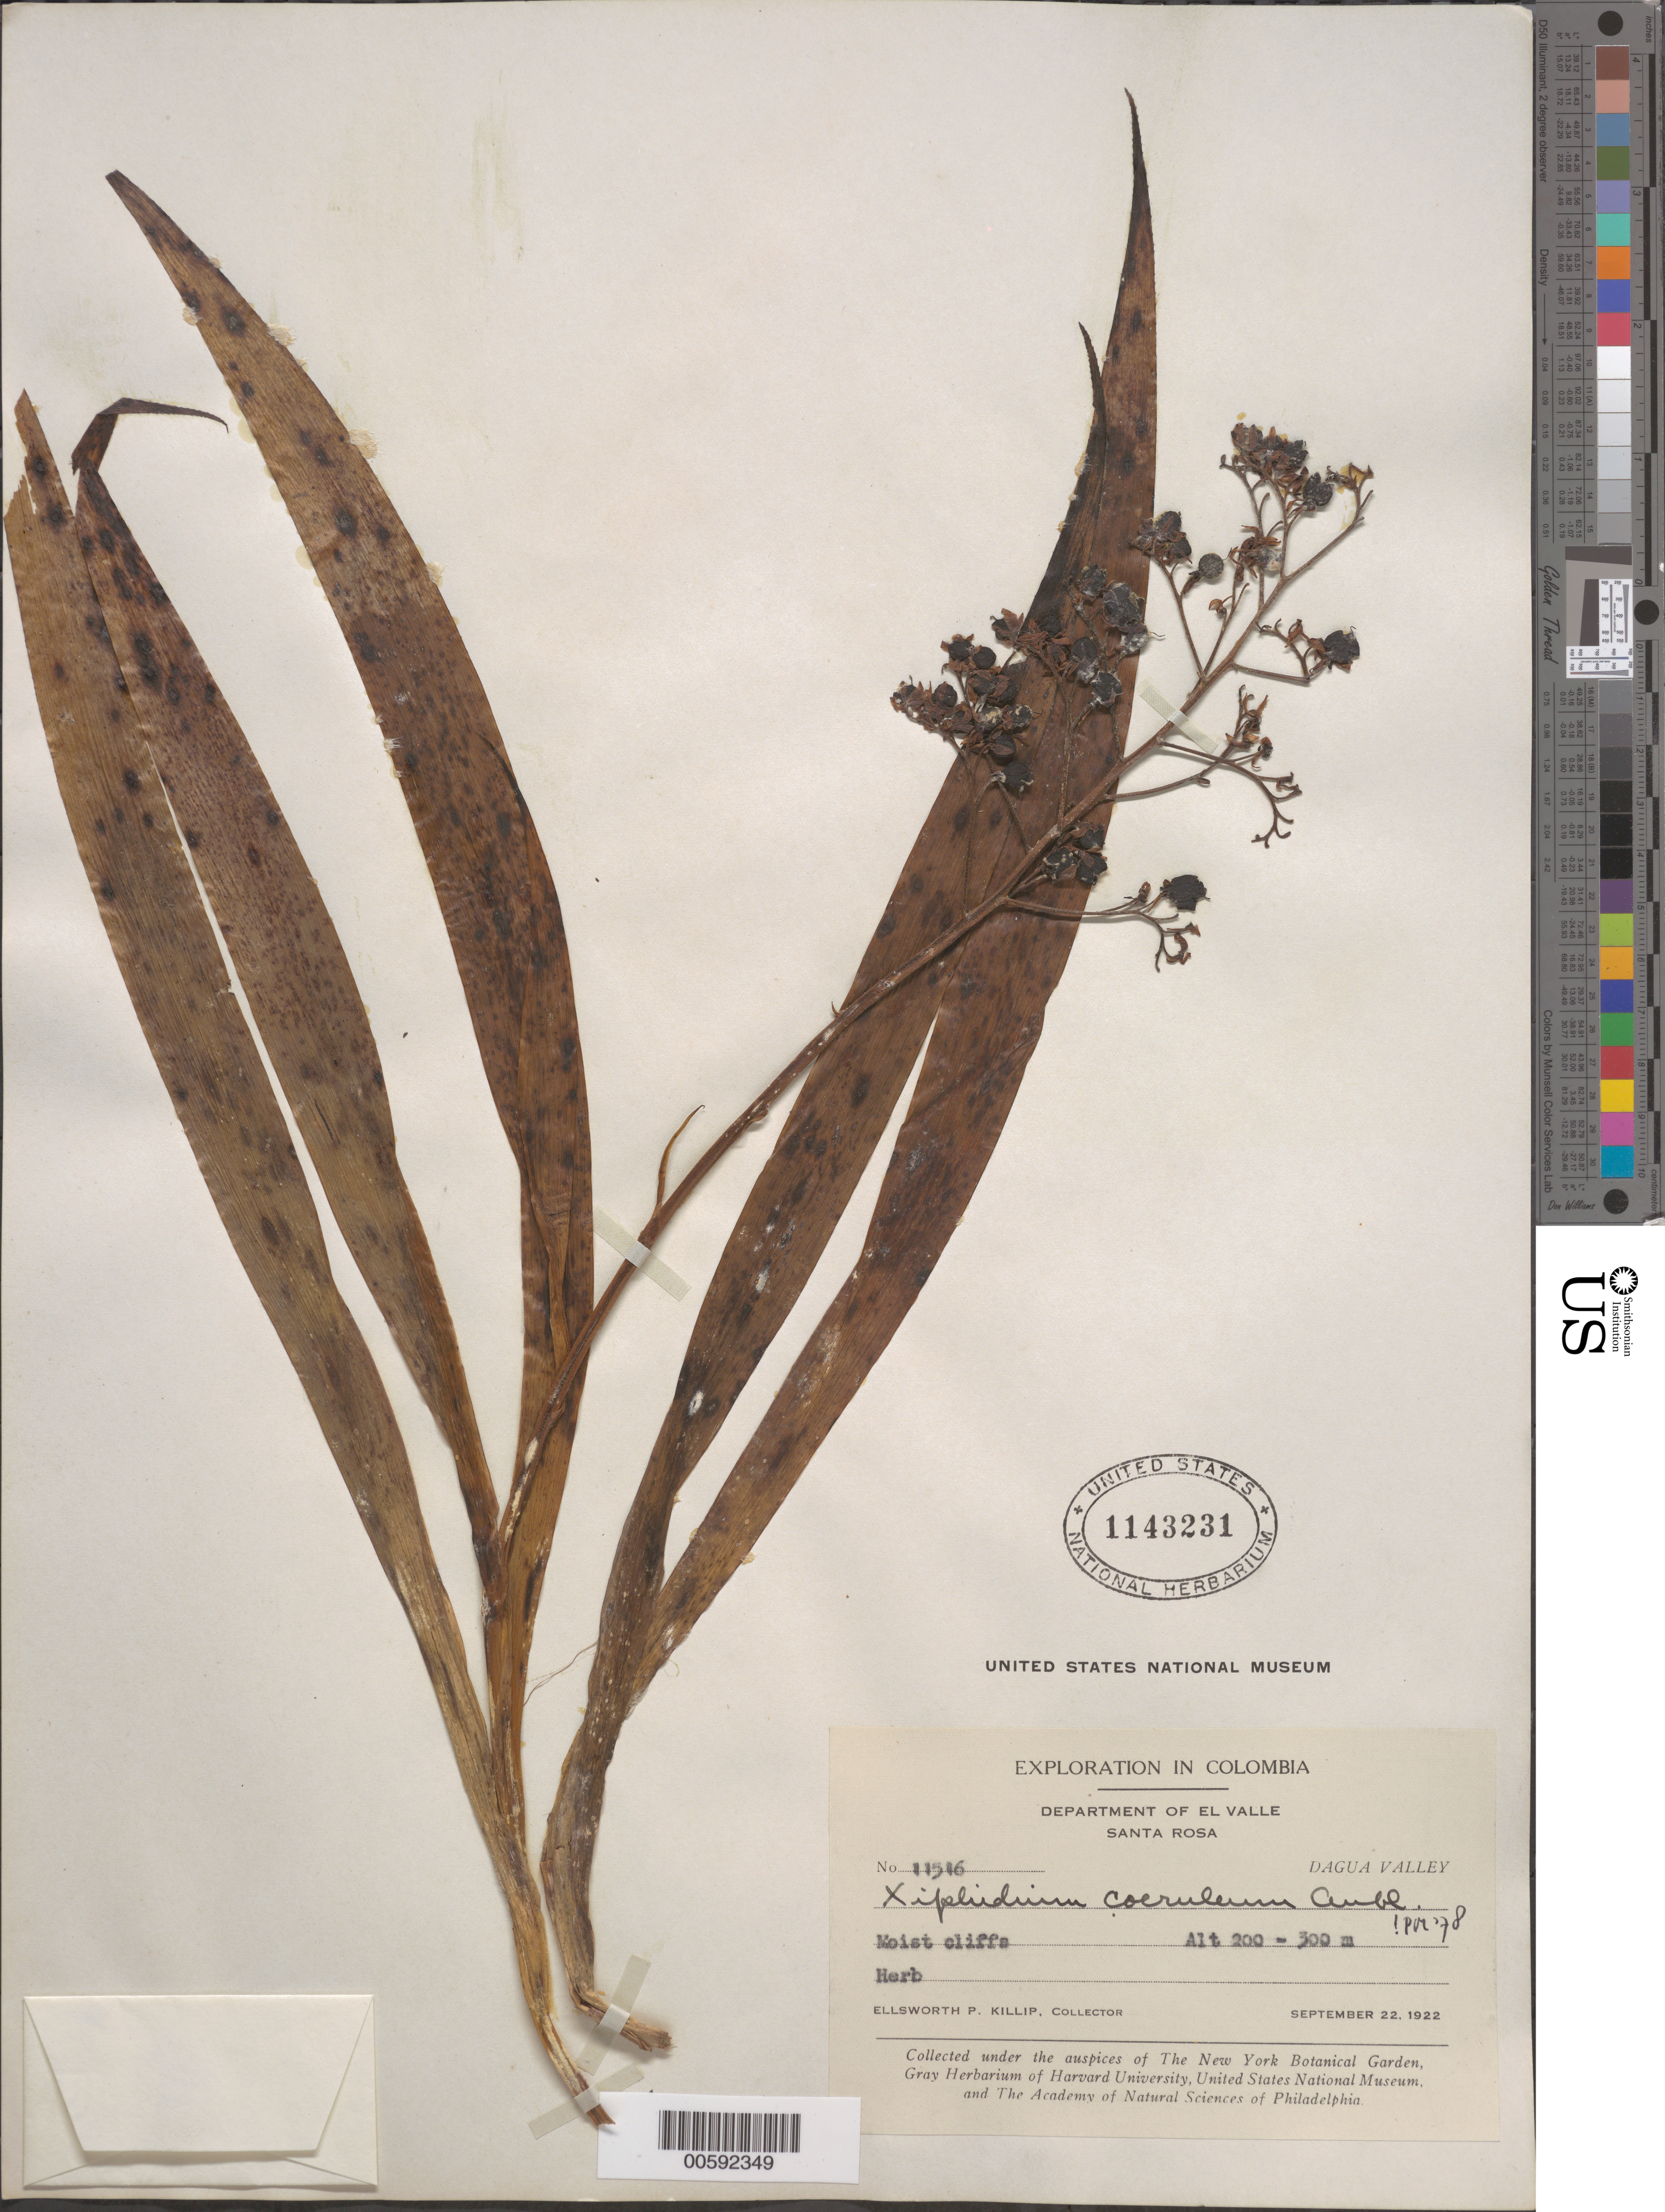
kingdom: Plantae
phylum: Tracheophyta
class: Liliopsida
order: Commelinales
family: Haemodoraceae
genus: Xiphidium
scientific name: Xiphidium caeruleum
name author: Aubl.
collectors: E. P. Killip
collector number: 11516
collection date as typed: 22 Sep 1922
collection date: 1922-09-22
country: Colombia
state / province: Valle del Cauca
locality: Santa Rosa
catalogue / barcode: US 1143231